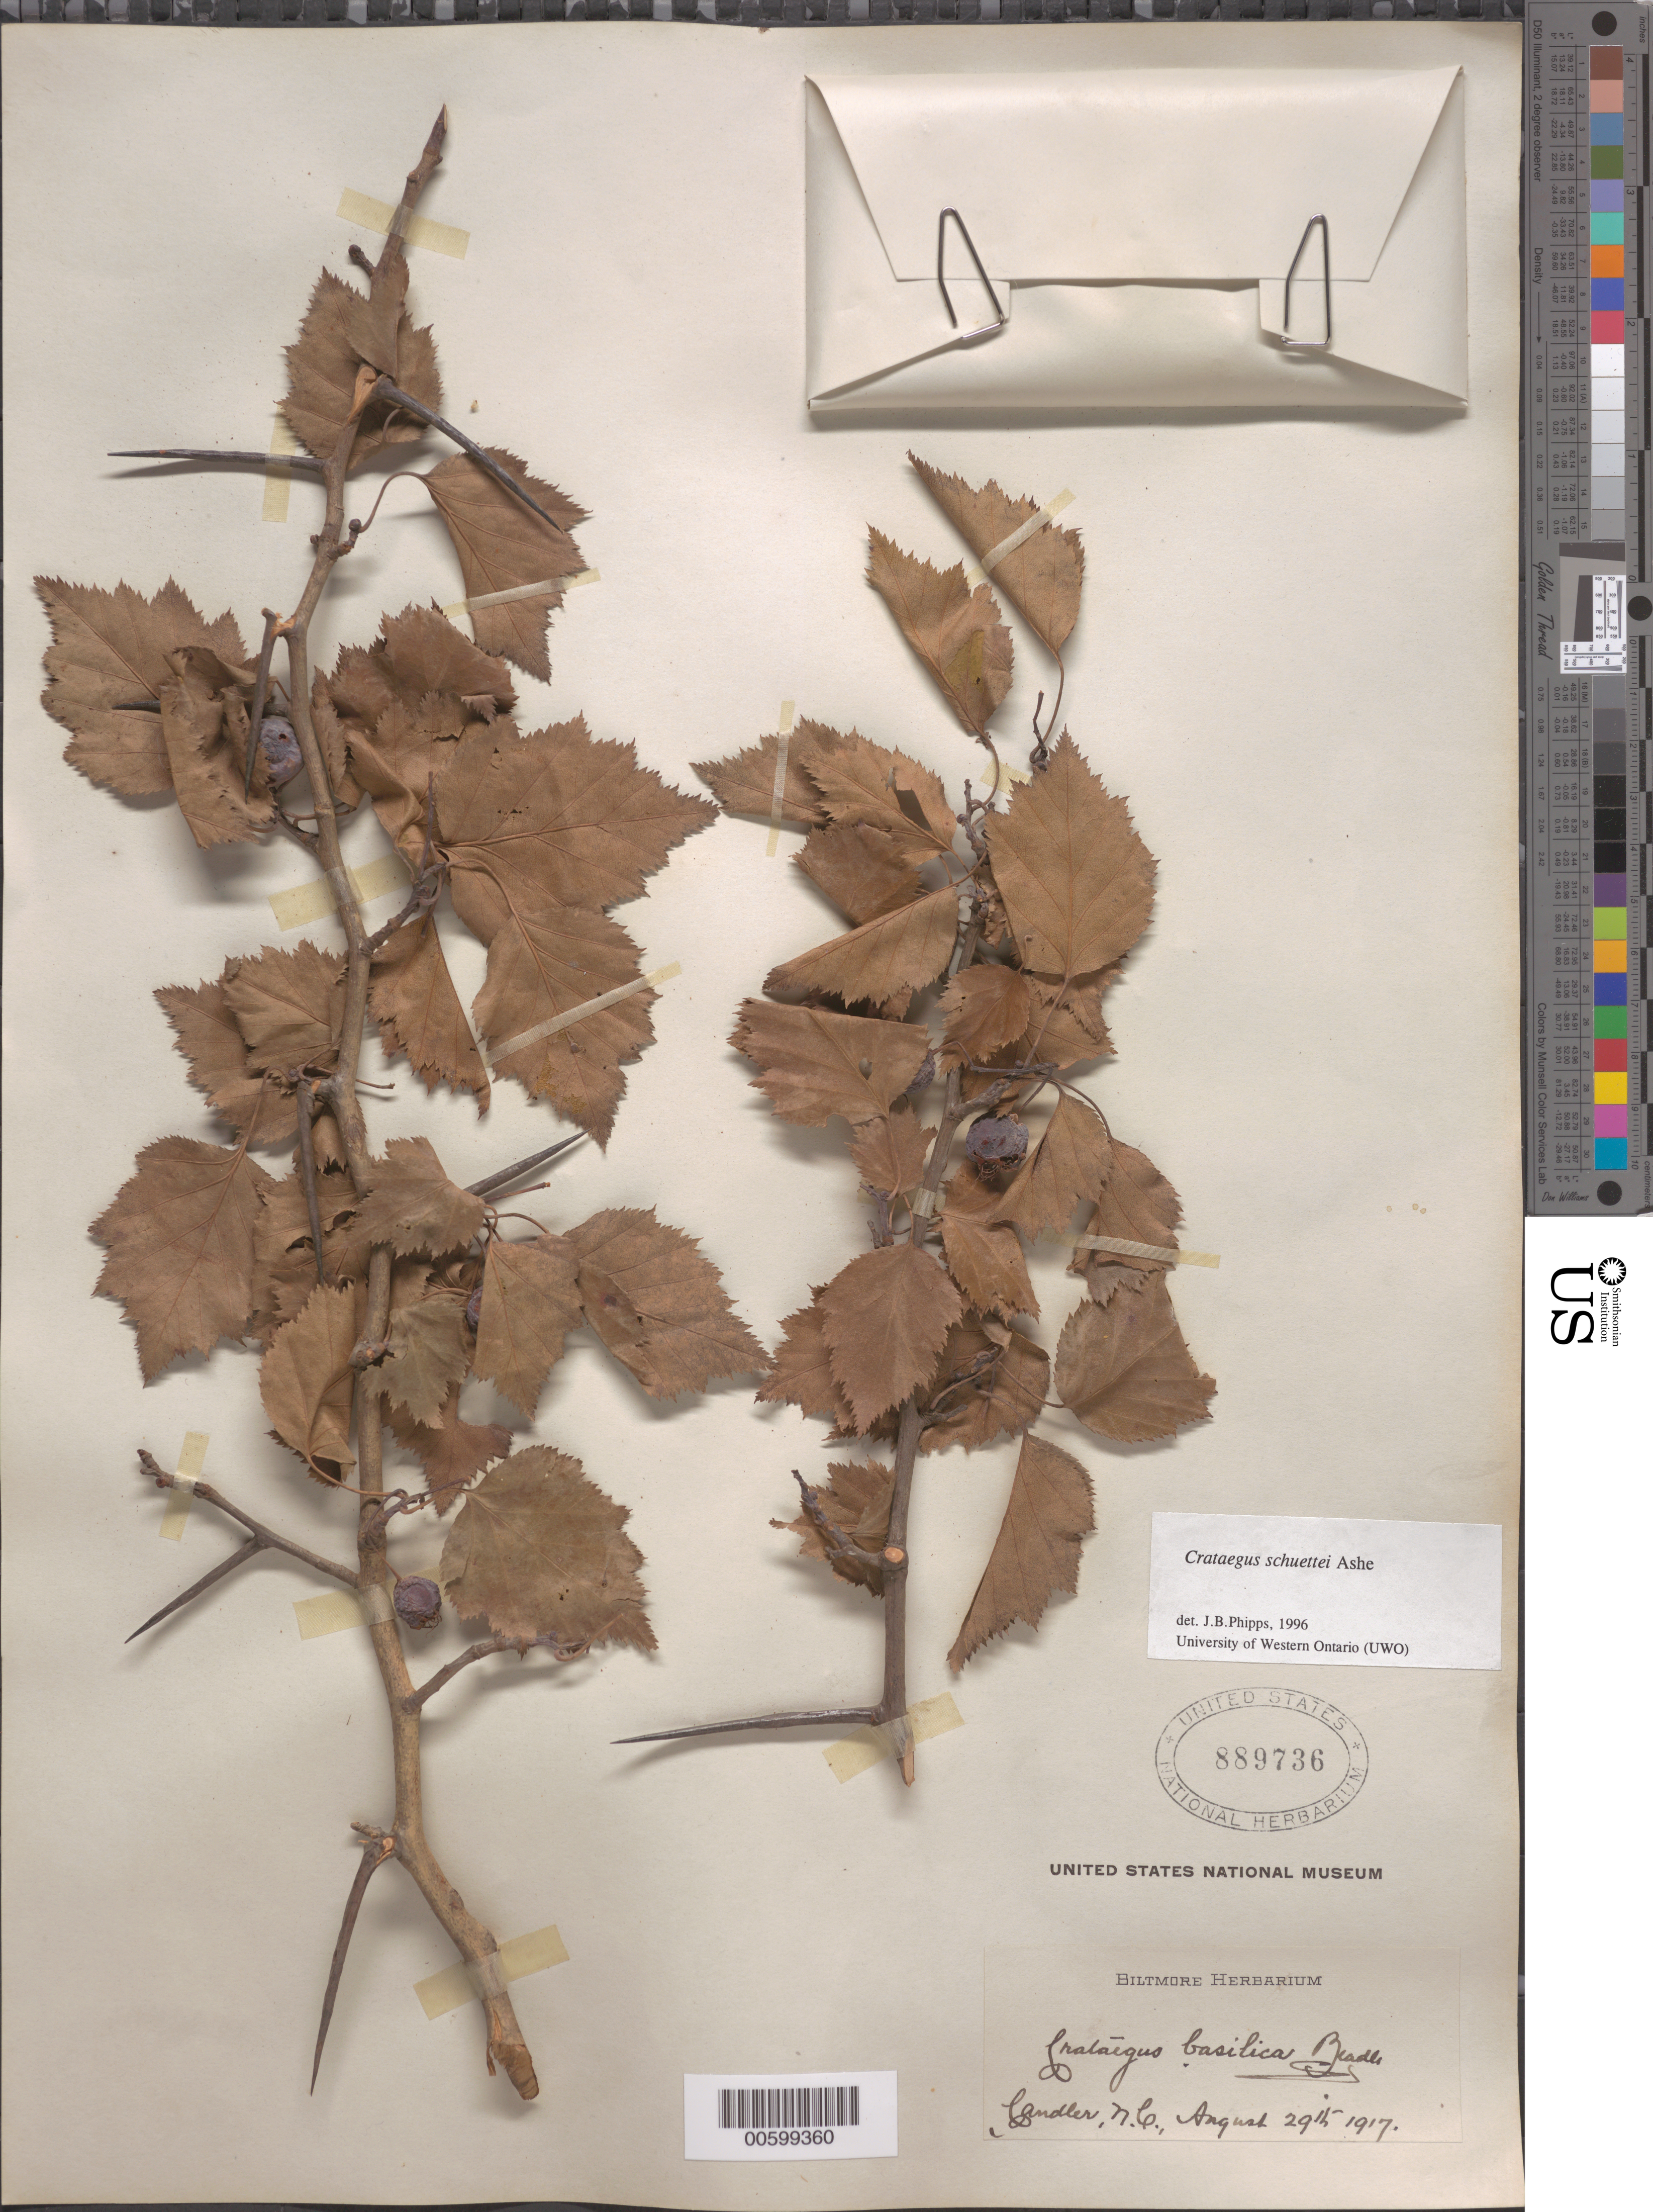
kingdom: Plantae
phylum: Tracheophyta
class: Magnoliopsida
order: Rosales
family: Rosaceae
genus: Crataegus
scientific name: Crataegus schuettei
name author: Ashe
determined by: Phipps, James B., (UWO), University of Western Ontario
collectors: ex herb. Biltmore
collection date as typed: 29 Aug 1917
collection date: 1917-08-29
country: United States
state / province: North Carolina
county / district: Buncombe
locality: Candler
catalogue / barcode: US 889736